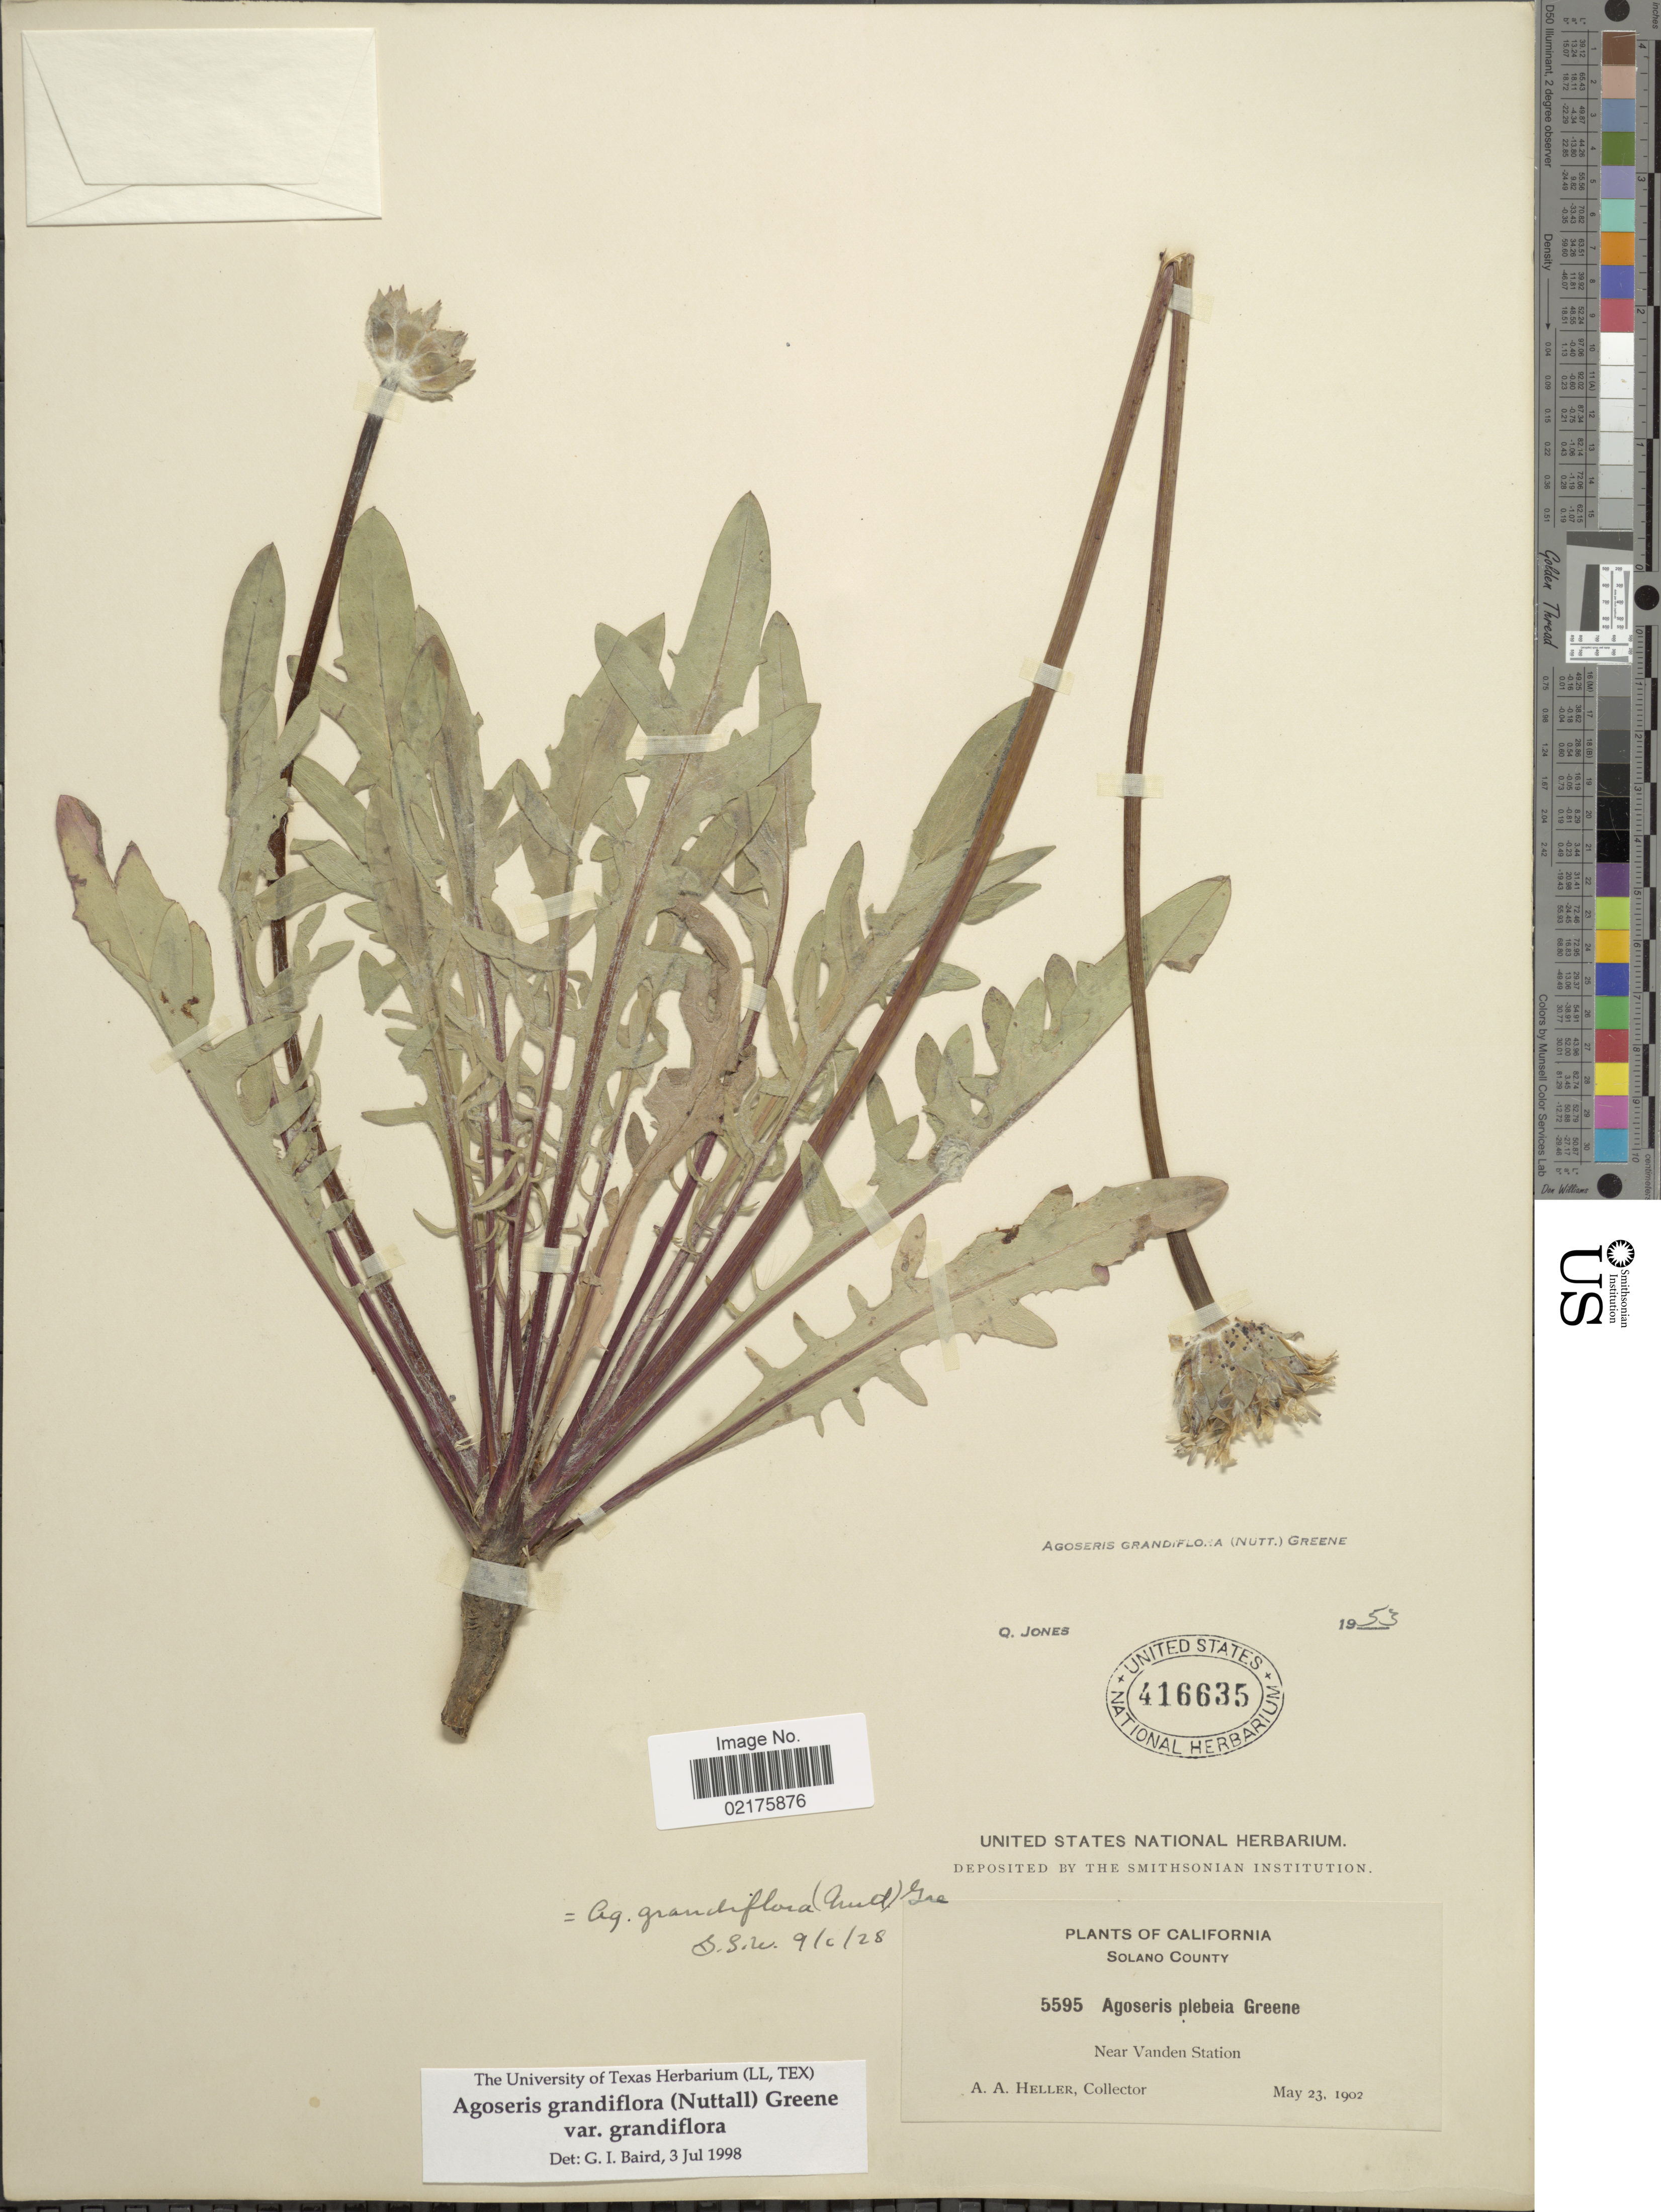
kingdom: Plantae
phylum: Tracheophyta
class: Magnoliopsida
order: Asterales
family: Asteraceae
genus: Agoseris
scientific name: Agoseris grandiflora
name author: (Nutt.) Greene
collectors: A. A. Heller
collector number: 5595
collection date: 1902-05-23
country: United States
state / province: California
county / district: Solano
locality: Solano County, Near Vanden Station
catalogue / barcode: US 416635